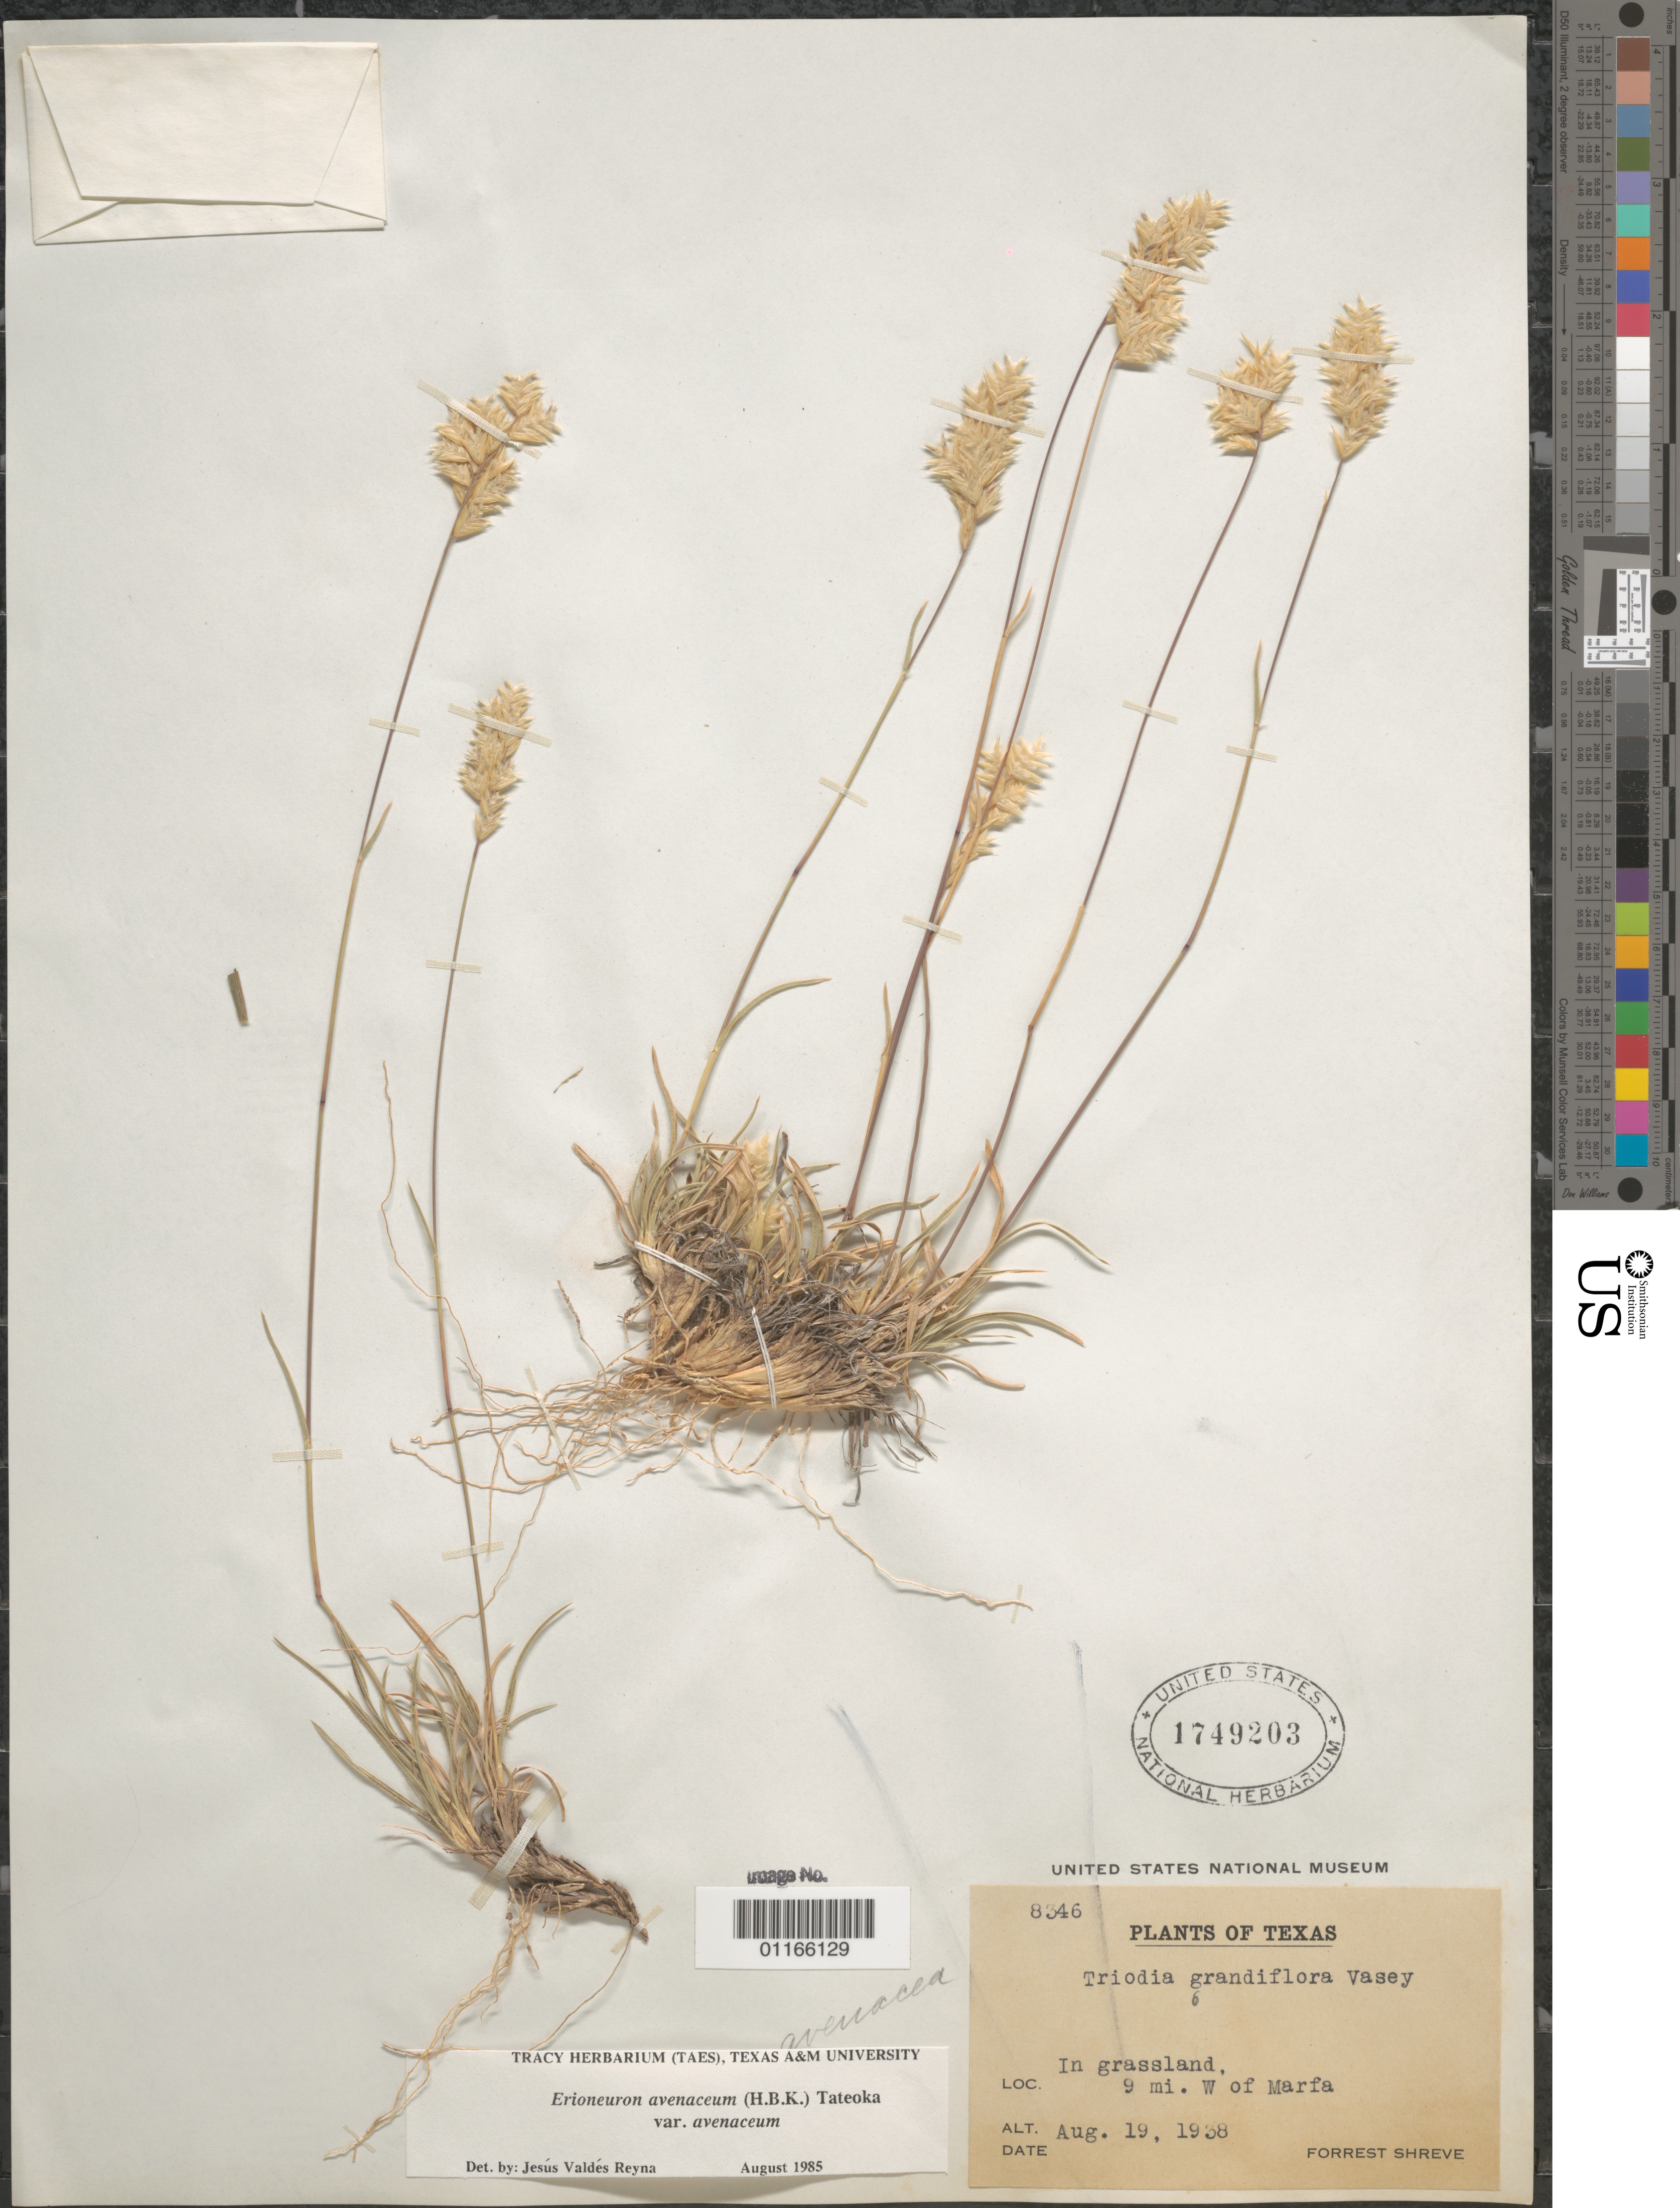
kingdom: Plantae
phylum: Tracheophyta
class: Liliopsida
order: Poales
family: Poaceae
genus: Erioneuron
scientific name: Erioneuron avenaceum var. avenaceum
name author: (Kunth) Tateoka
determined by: Valdés-Reyna, Jesús, (ANSM), Universidad Autonoma Agraria Antonio Narro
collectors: F. Shreve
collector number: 8346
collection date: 1938-08-19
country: United States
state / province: Texas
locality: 9 mi. W of Marfa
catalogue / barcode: US 1749203